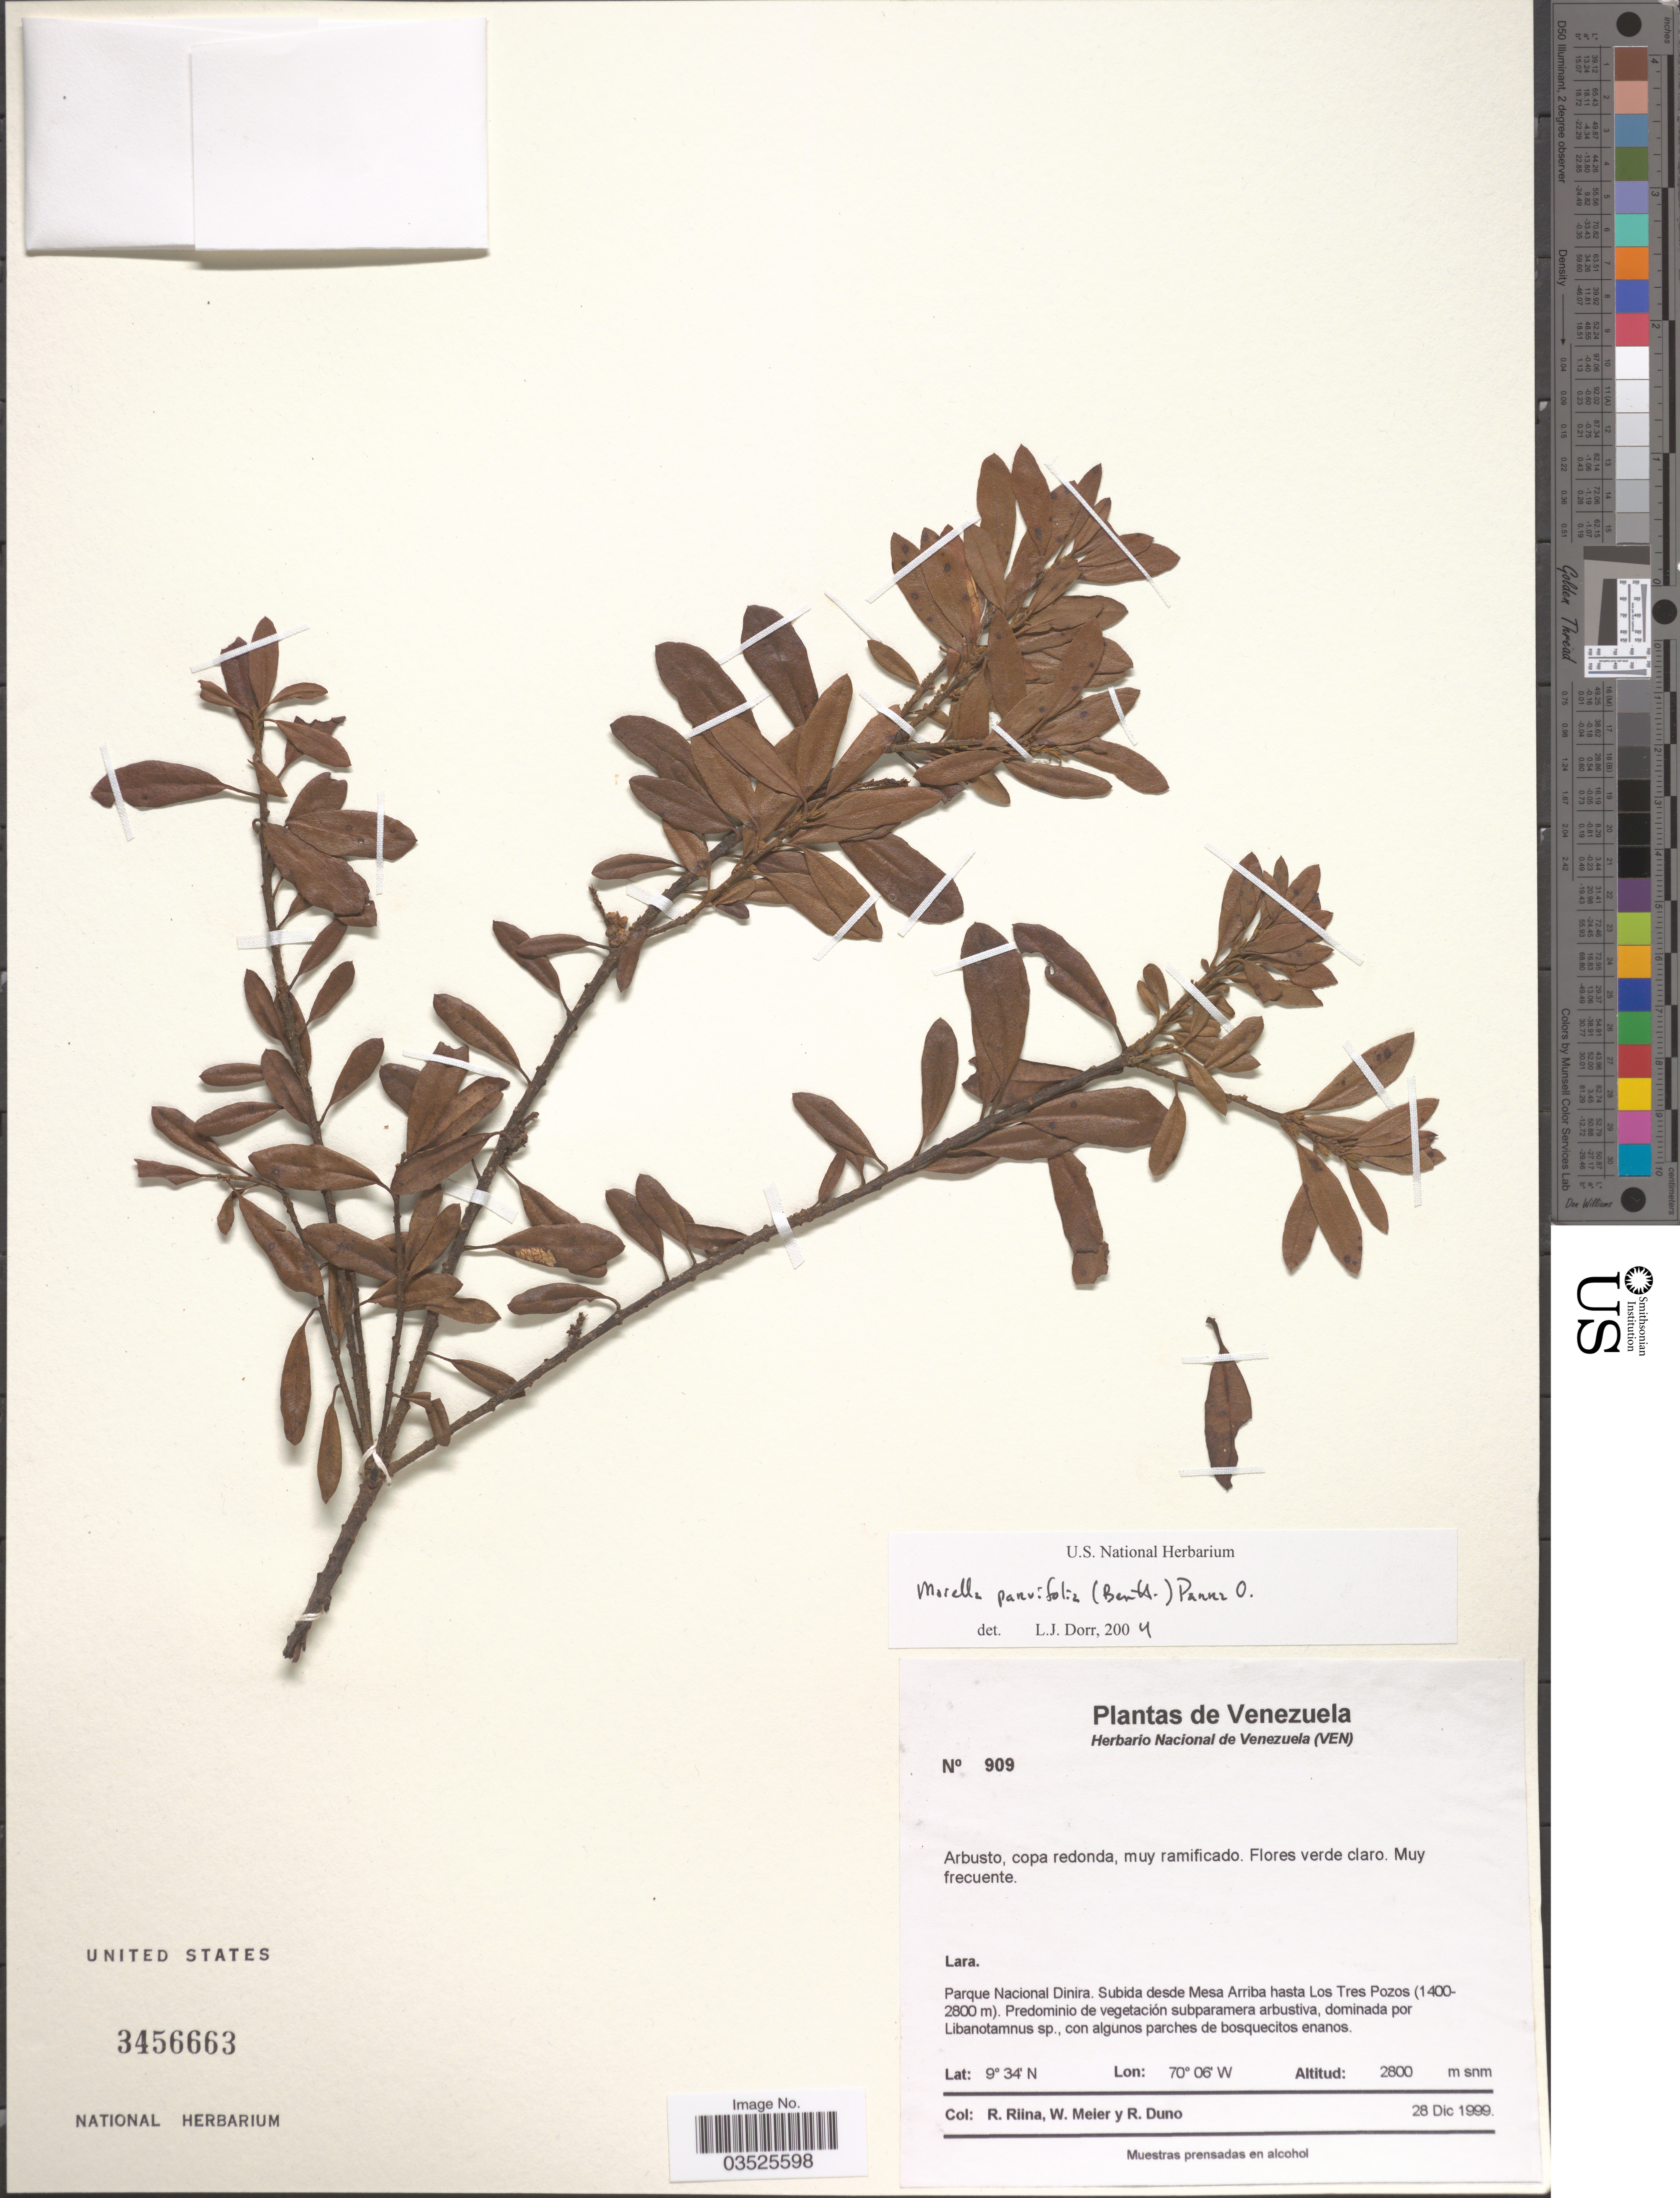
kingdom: Plantae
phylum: Tracheophyta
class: Magnoliopsida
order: Fagales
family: Myricaceae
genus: Myrica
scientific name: Myrica parvifolia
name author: Benth.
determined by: Dorr, L. J., (BOT), Smithsonian Institution - National Museum of Natural History (UNITED STATES)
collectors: R. Riina, W. Meier & R. Duno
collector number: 909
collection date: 1999-12-28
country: Venezuela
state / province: Lara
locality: Parque Nacional Dinira. Subida desde Mesa Arriba hasta Los Tres Pozos.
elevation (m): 1400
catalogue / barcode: US 3456663